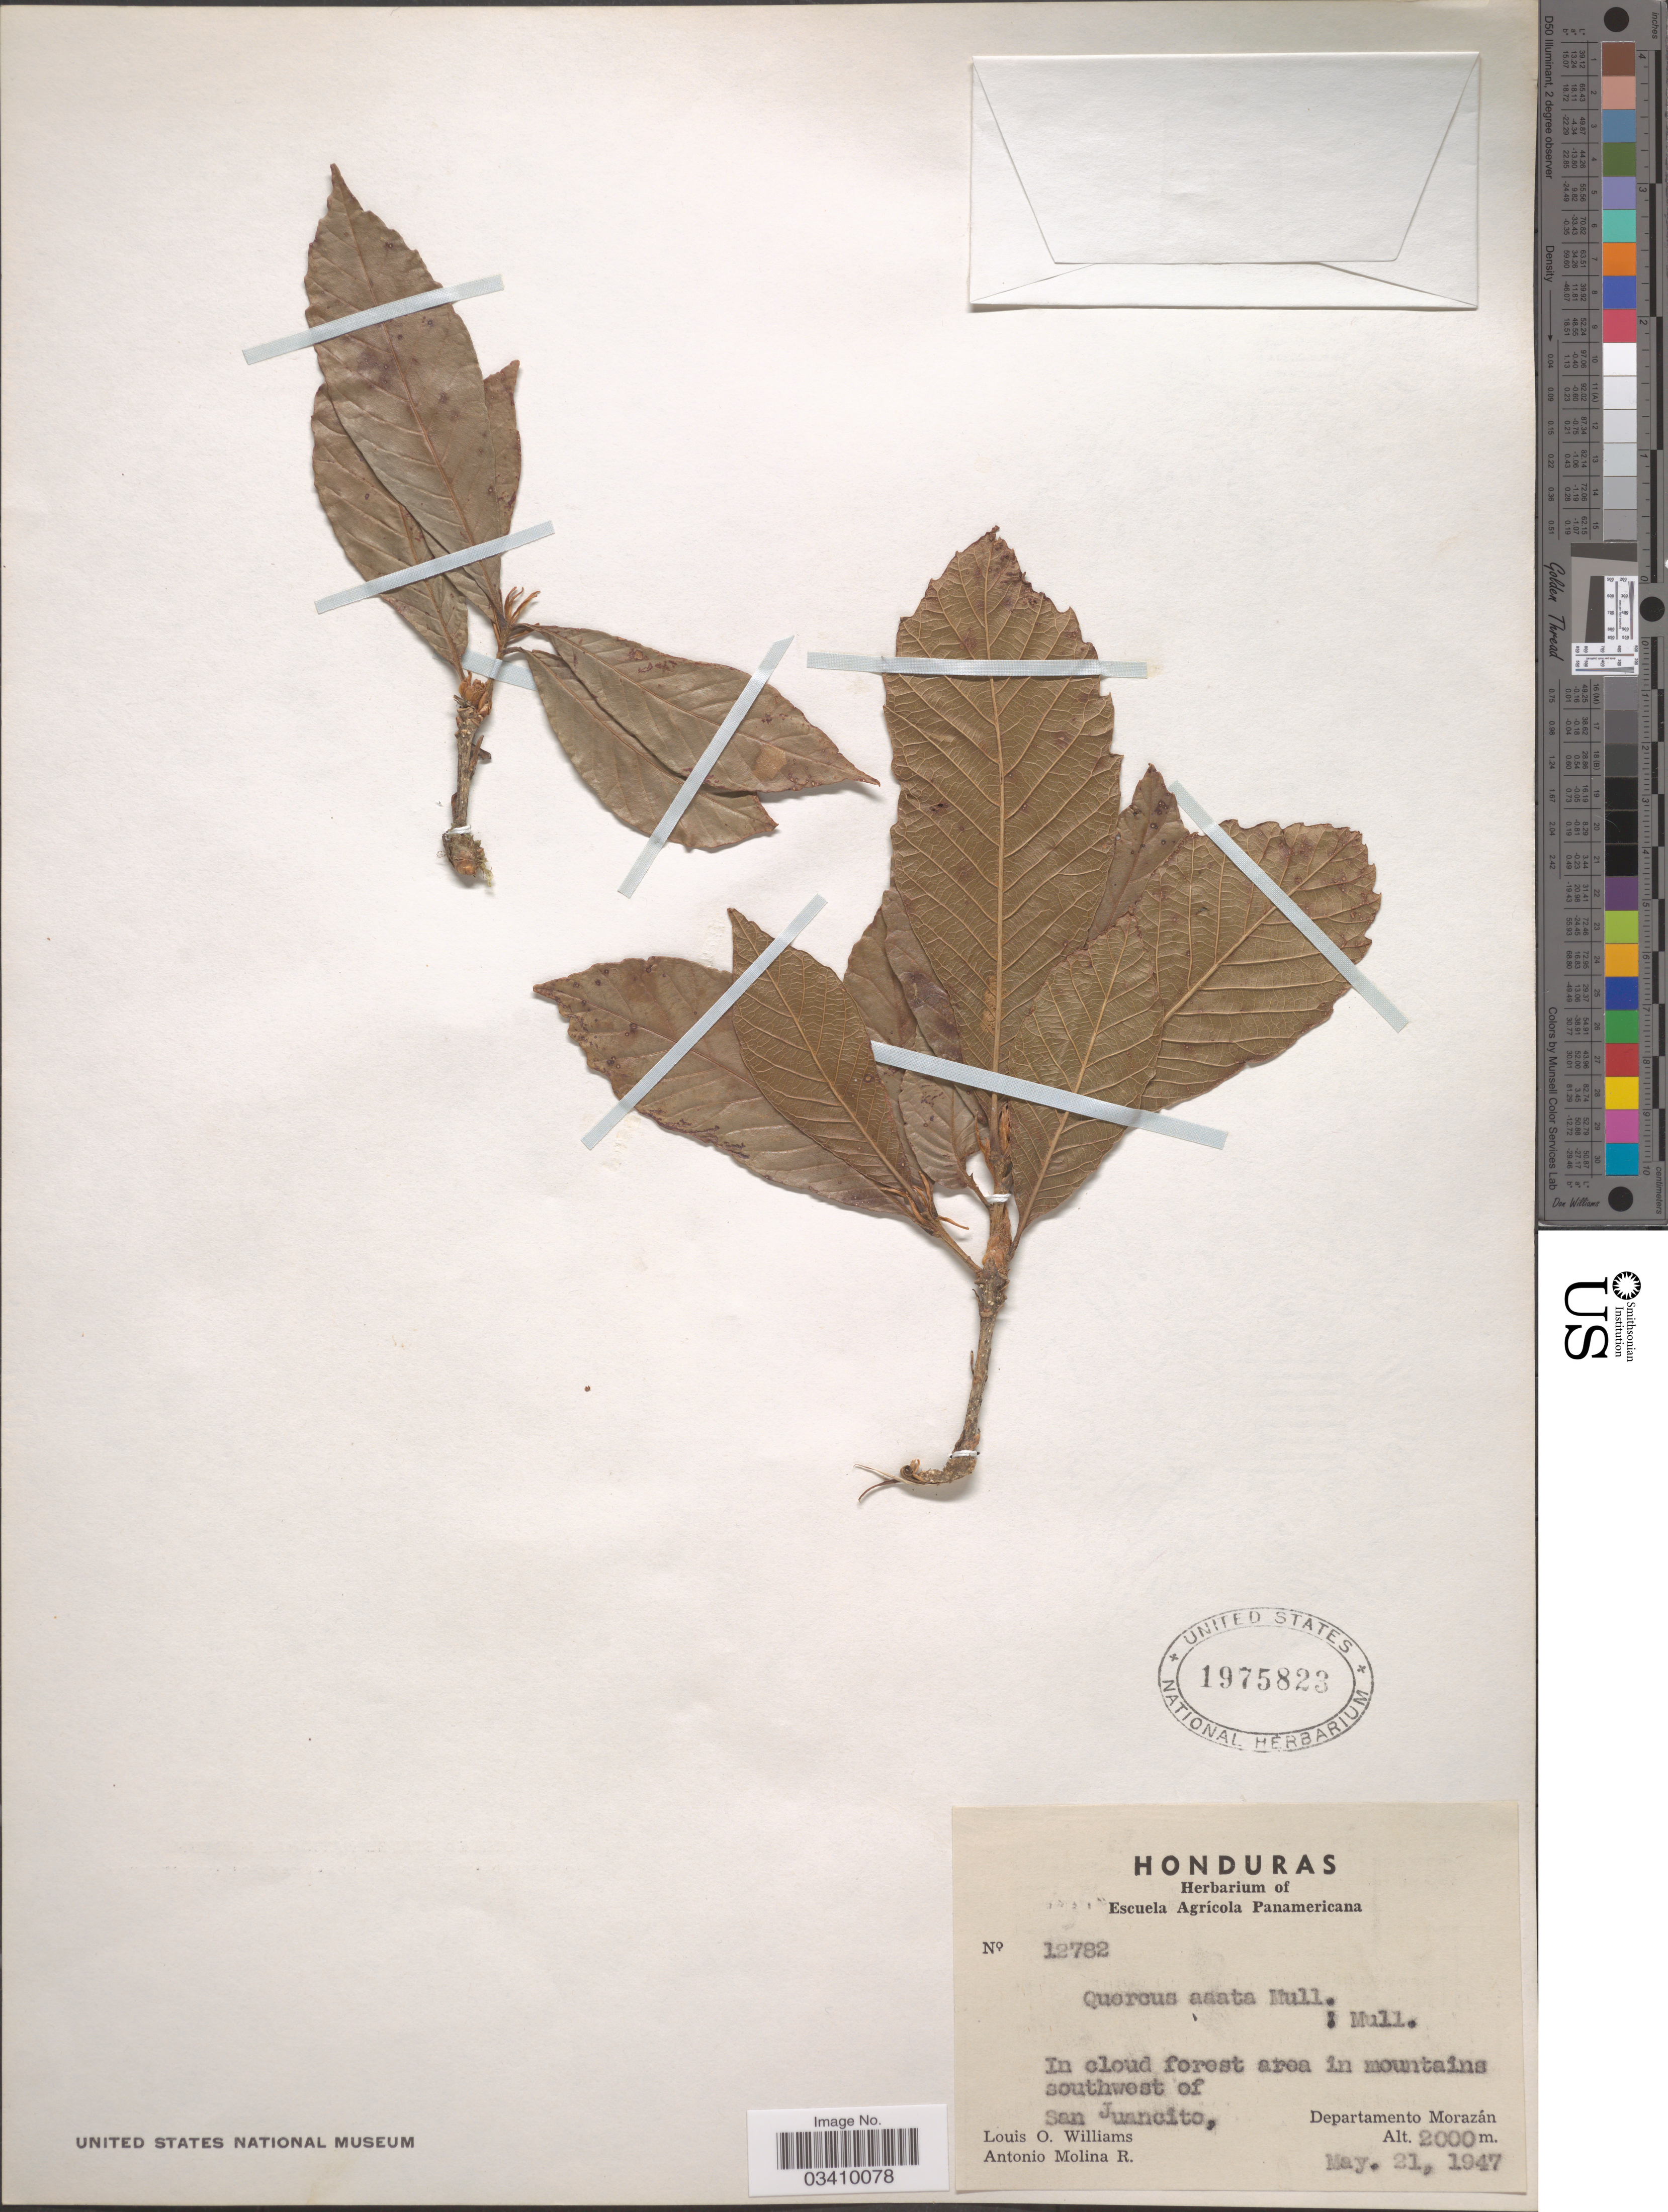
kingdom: Plantae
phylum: Tracheophyta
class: Magnoliopsida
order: Fagales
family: Fagaceae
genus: Quercus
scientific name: Quercus aaata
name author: C.H. Müll.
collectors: L. O. Williams & A. Molina R.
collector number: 12782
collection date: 1947-05-21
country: Honduras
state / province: Fco. Morazán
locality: In cloud forest area in mountains southwest of San Juancito, Departamento Morazán.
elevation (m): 2000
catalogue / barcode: US 1975823